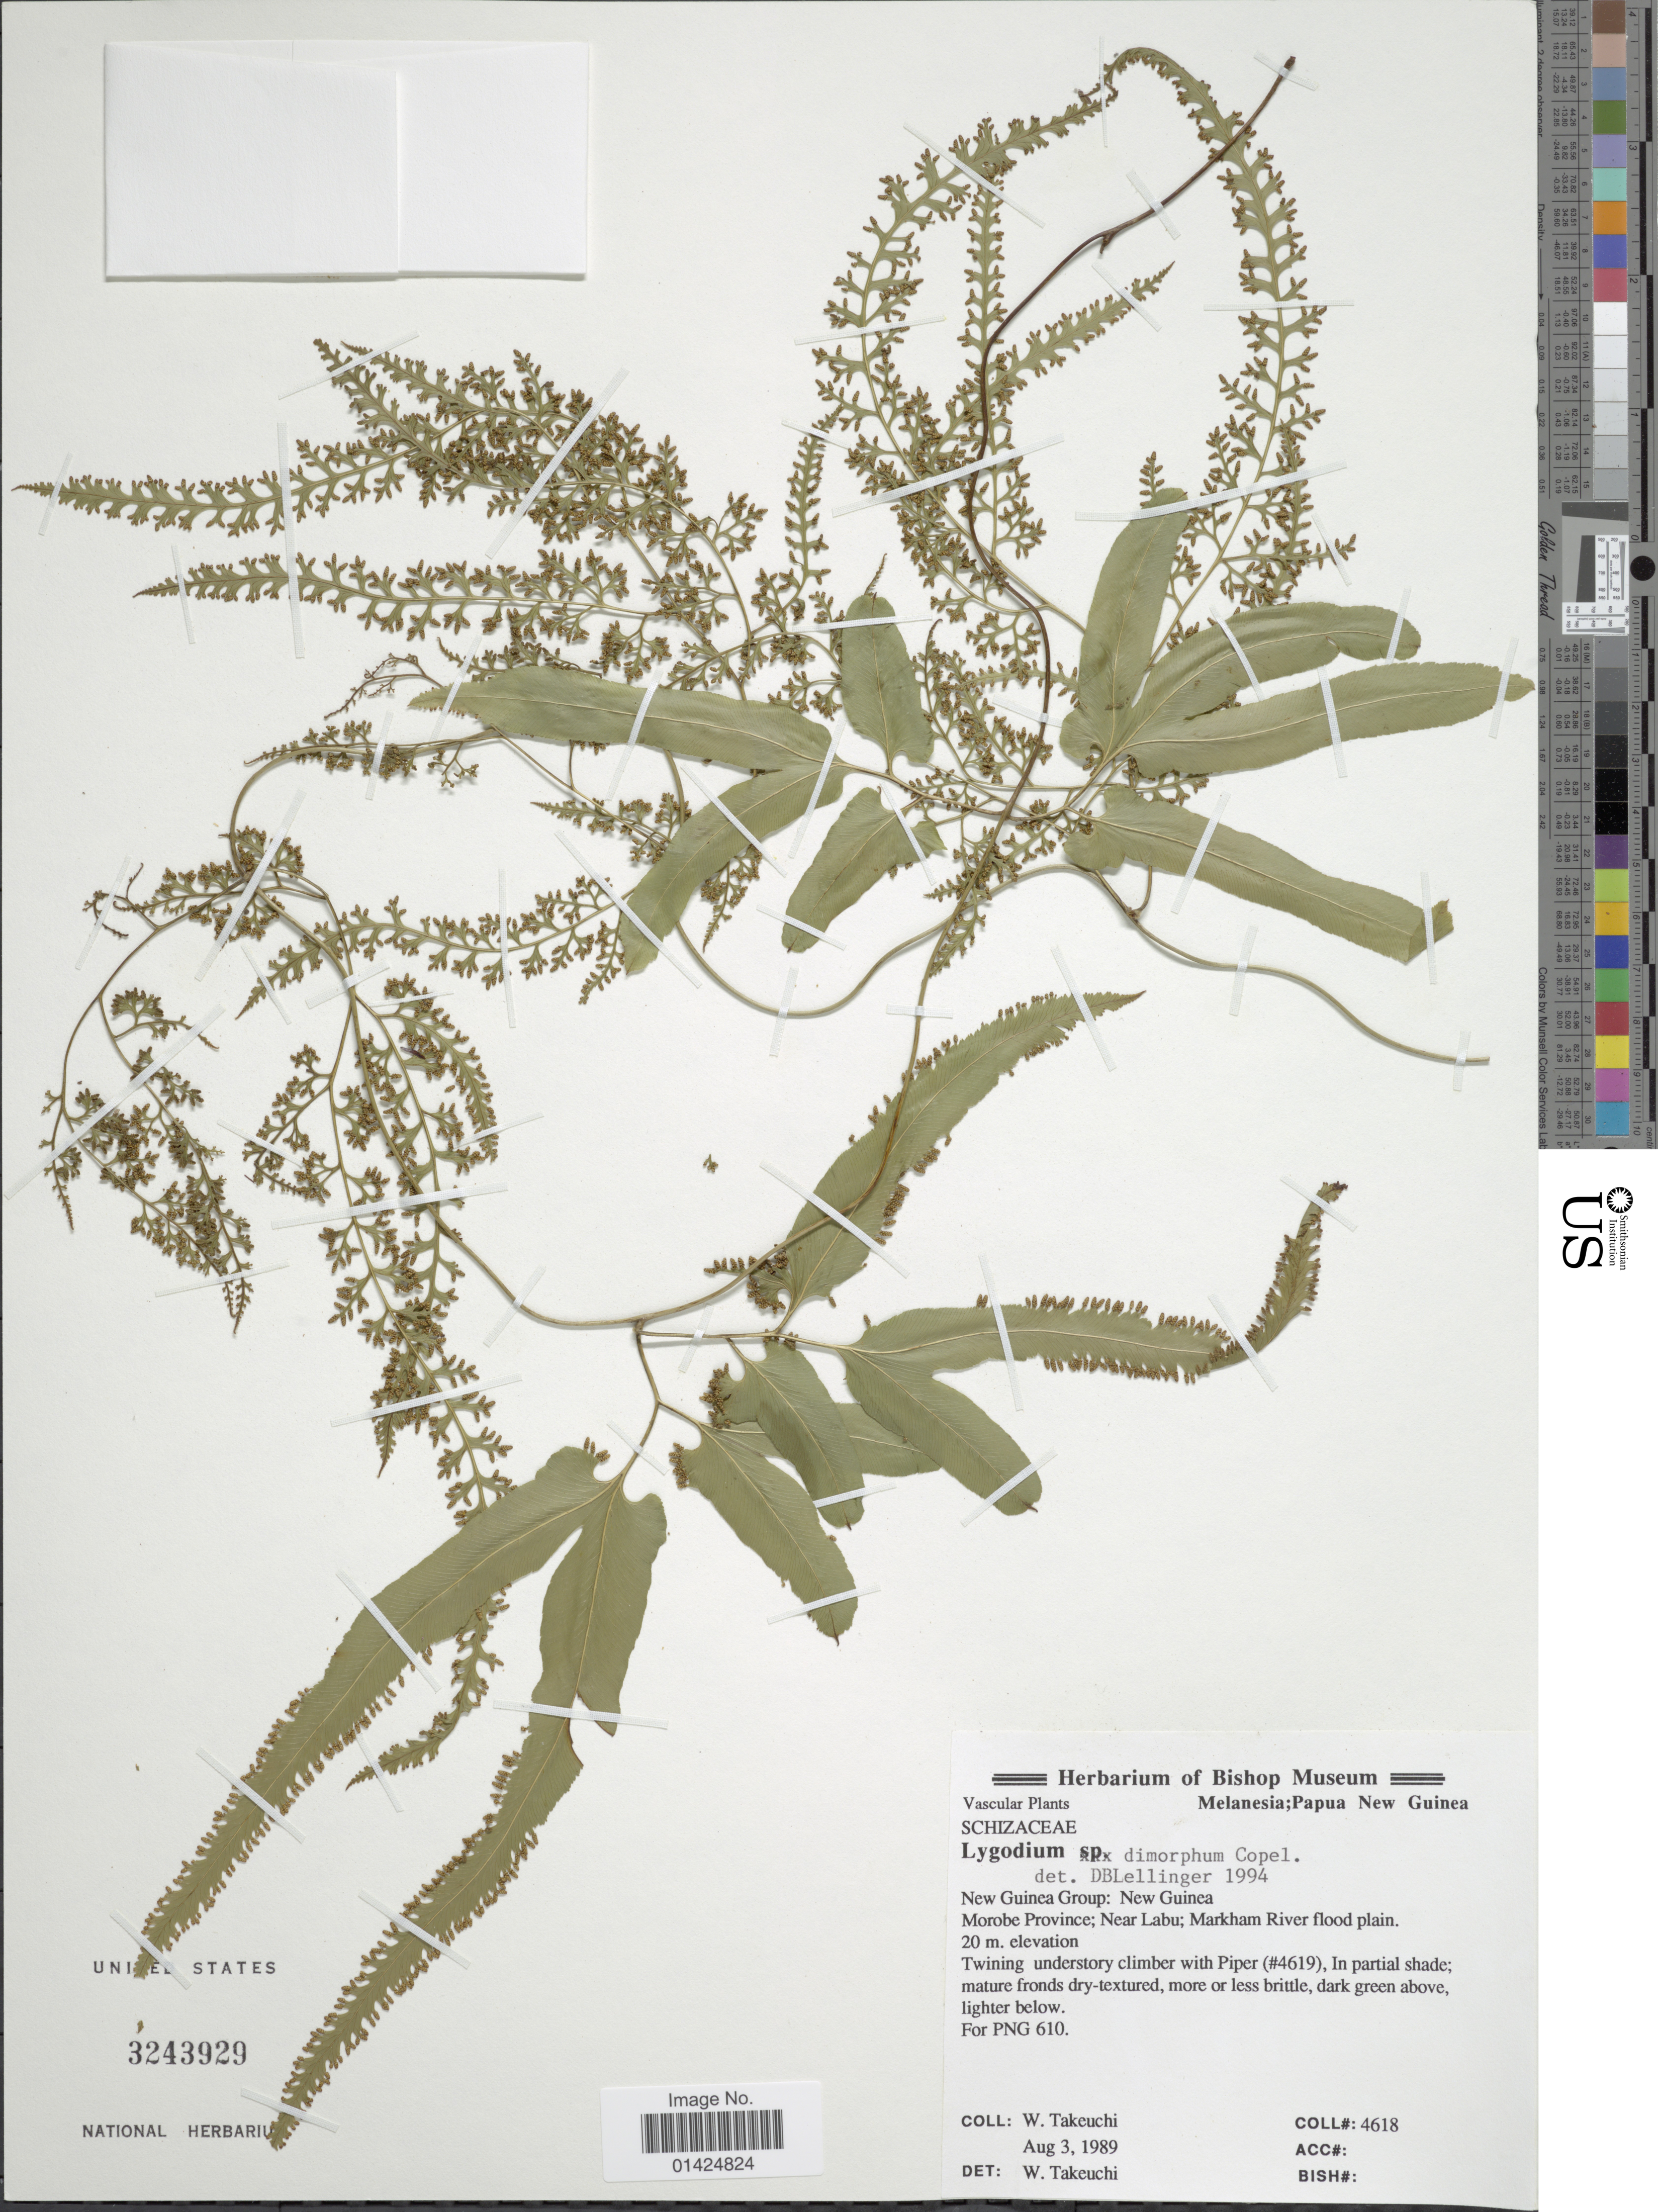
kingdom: Plantae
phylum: Tracheophyta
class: Polypodiopsida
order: Schizaeales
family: Lygodiaceae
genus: Lygodium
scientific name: Lygodium trifurcatum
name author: Baker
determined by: Pelosi, Jessie A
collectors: W. Takeuchi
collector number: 4618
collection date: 1989-08-03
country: Papua New Guinea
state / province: Morobe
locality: New Guinea Group: New Guinea. Near Labu; Markham River flood plain.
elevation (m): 20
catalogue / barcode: US 3243929